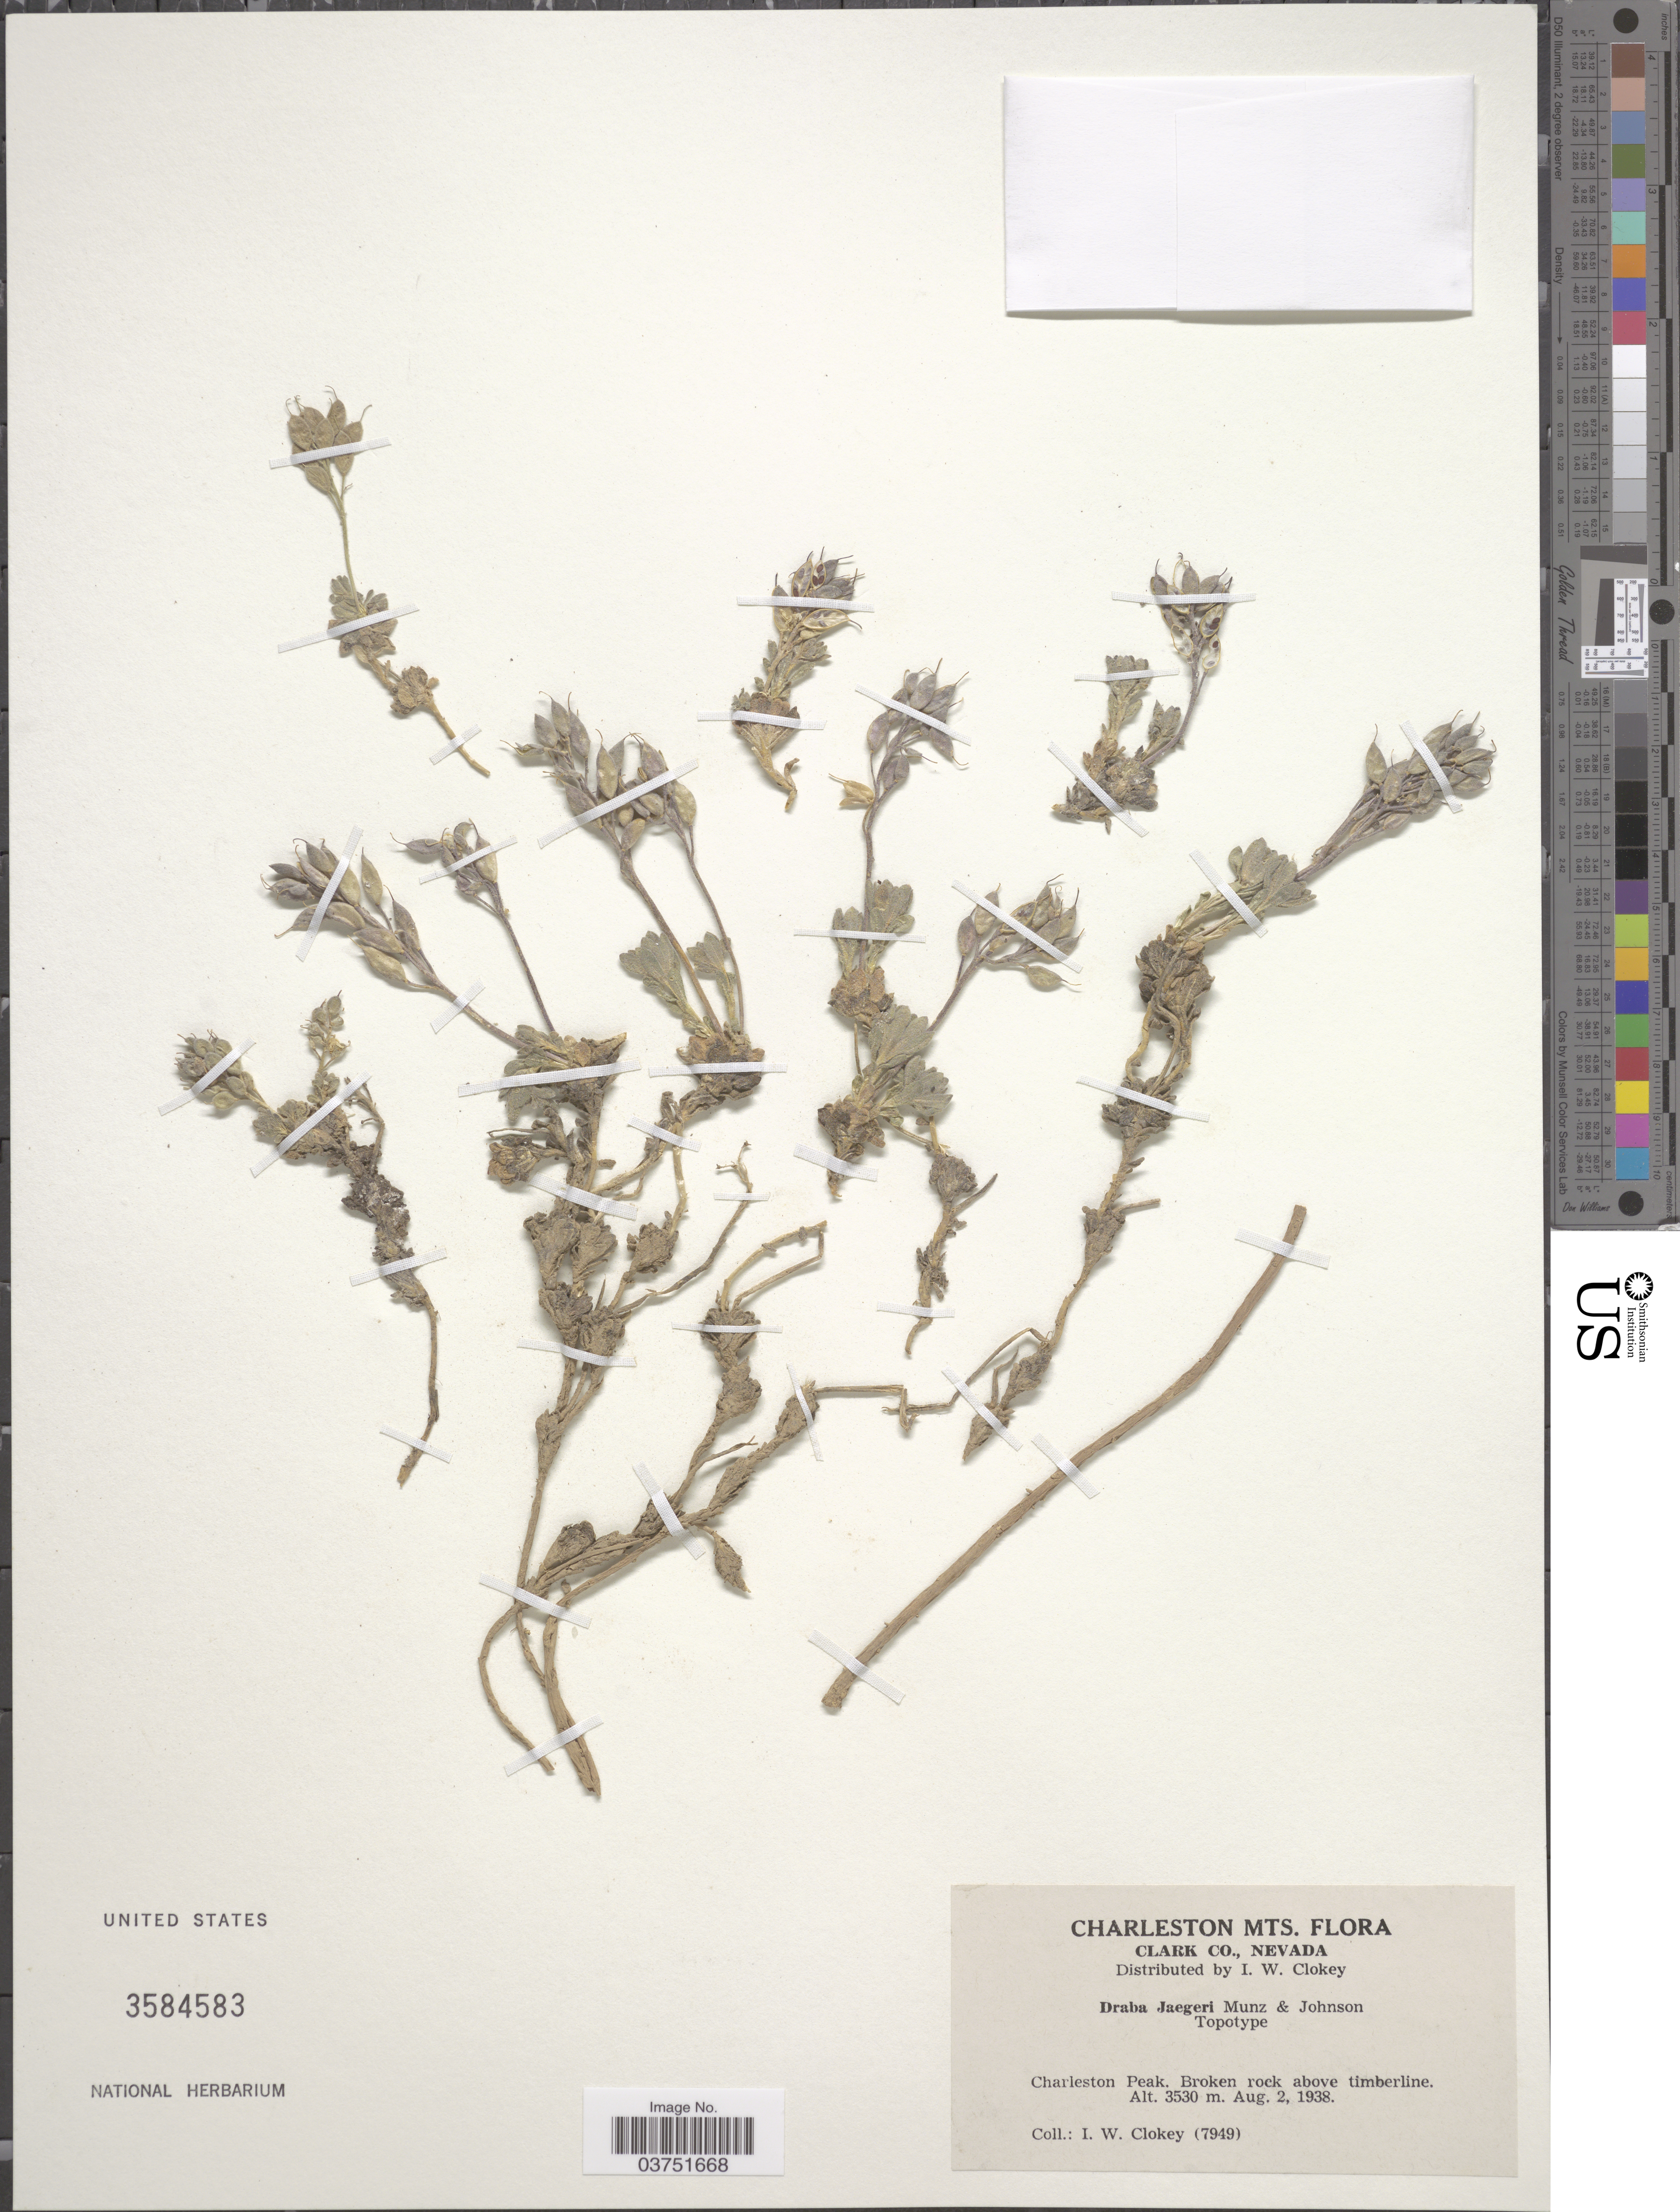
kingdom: Plantae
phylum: Tracheophyta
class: Magnoliopsida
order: Brassicales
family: Brassicaceae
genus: Draba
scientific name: Draba jaegeri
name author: Munz & I.M. Johnst.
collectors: I. W. Clokey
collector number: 7949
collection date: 1938-08-02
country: United States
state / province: Nevada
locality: Charleston Mts. Clark Co. Charleston Peak. Broken rock above timberline.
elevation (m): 3530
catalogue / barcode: US 3584583